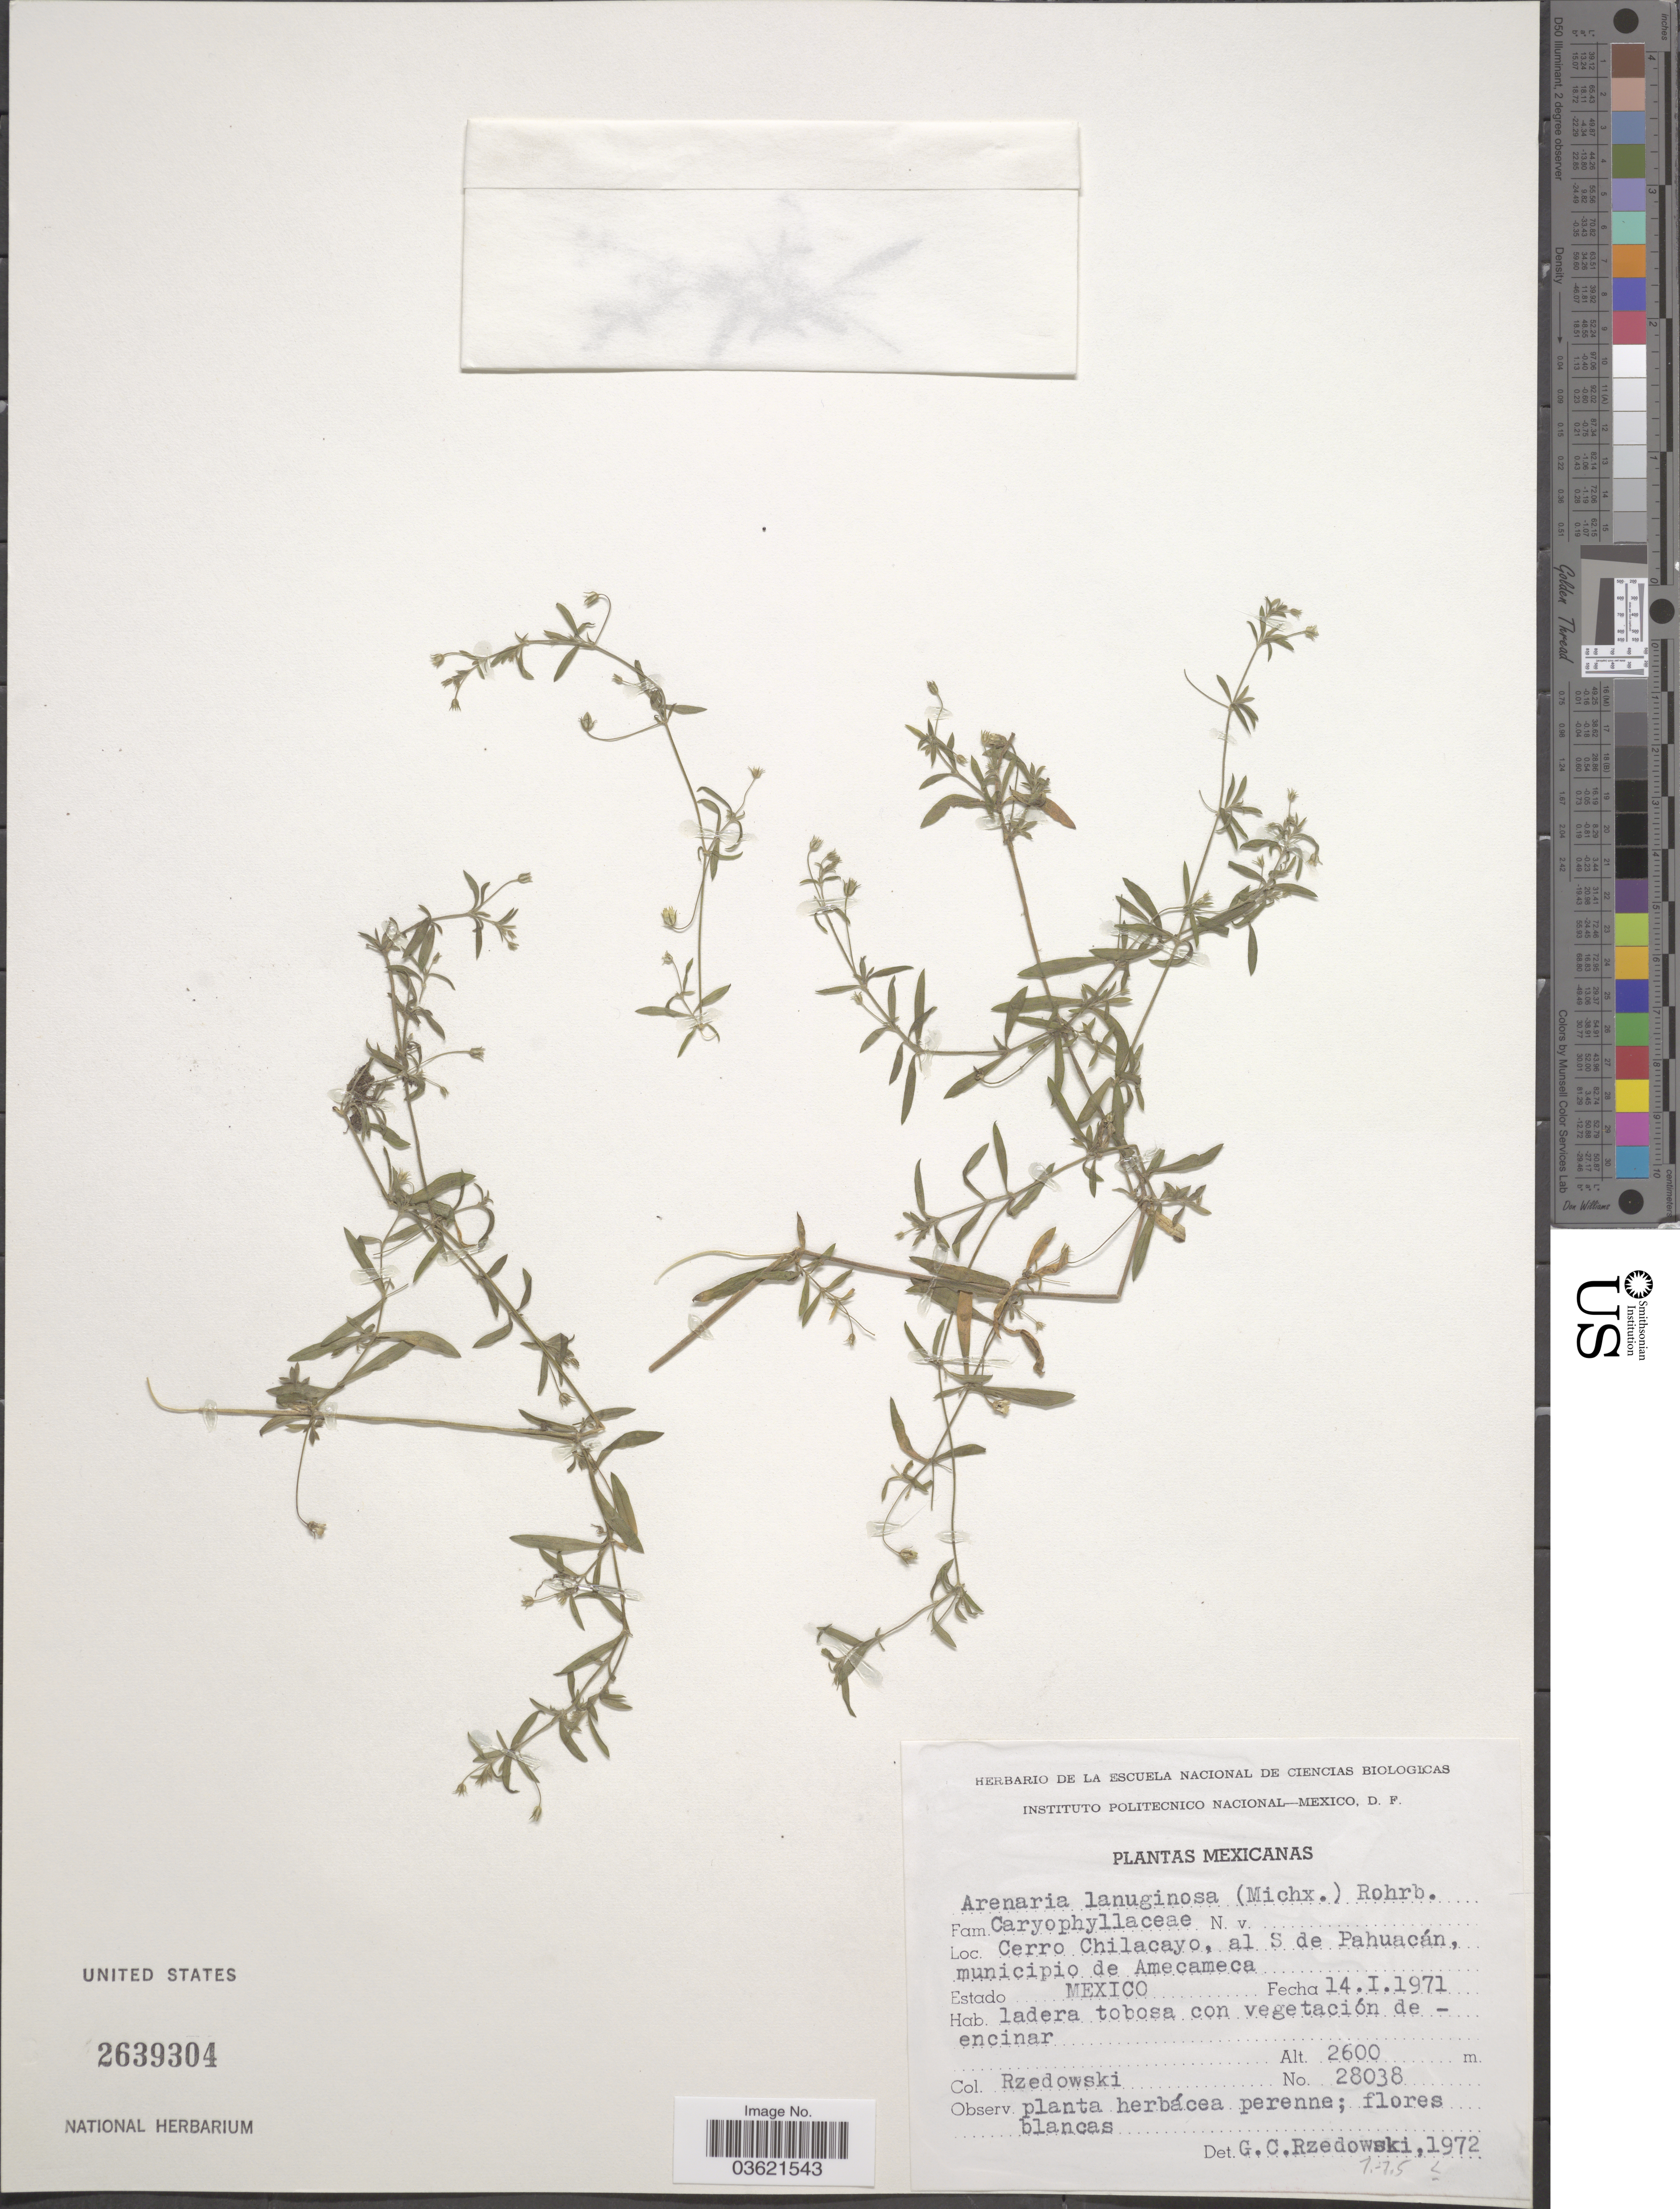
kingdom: Plantae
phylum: Tracheophyta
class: Magnoliopsida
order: Caryophyllales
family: Caryophyllaceae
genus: Arenaria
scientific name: Arenaria lanuginosa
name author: (Michx.) Rohrb.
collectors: Rzedowski, --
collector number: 28038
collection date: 1971-01-14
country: Mexico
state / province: México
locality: Cerro Chilacayo, al S de Pahuacán, municipio de Amecameca.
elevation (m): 2600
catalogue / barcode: US 2639304